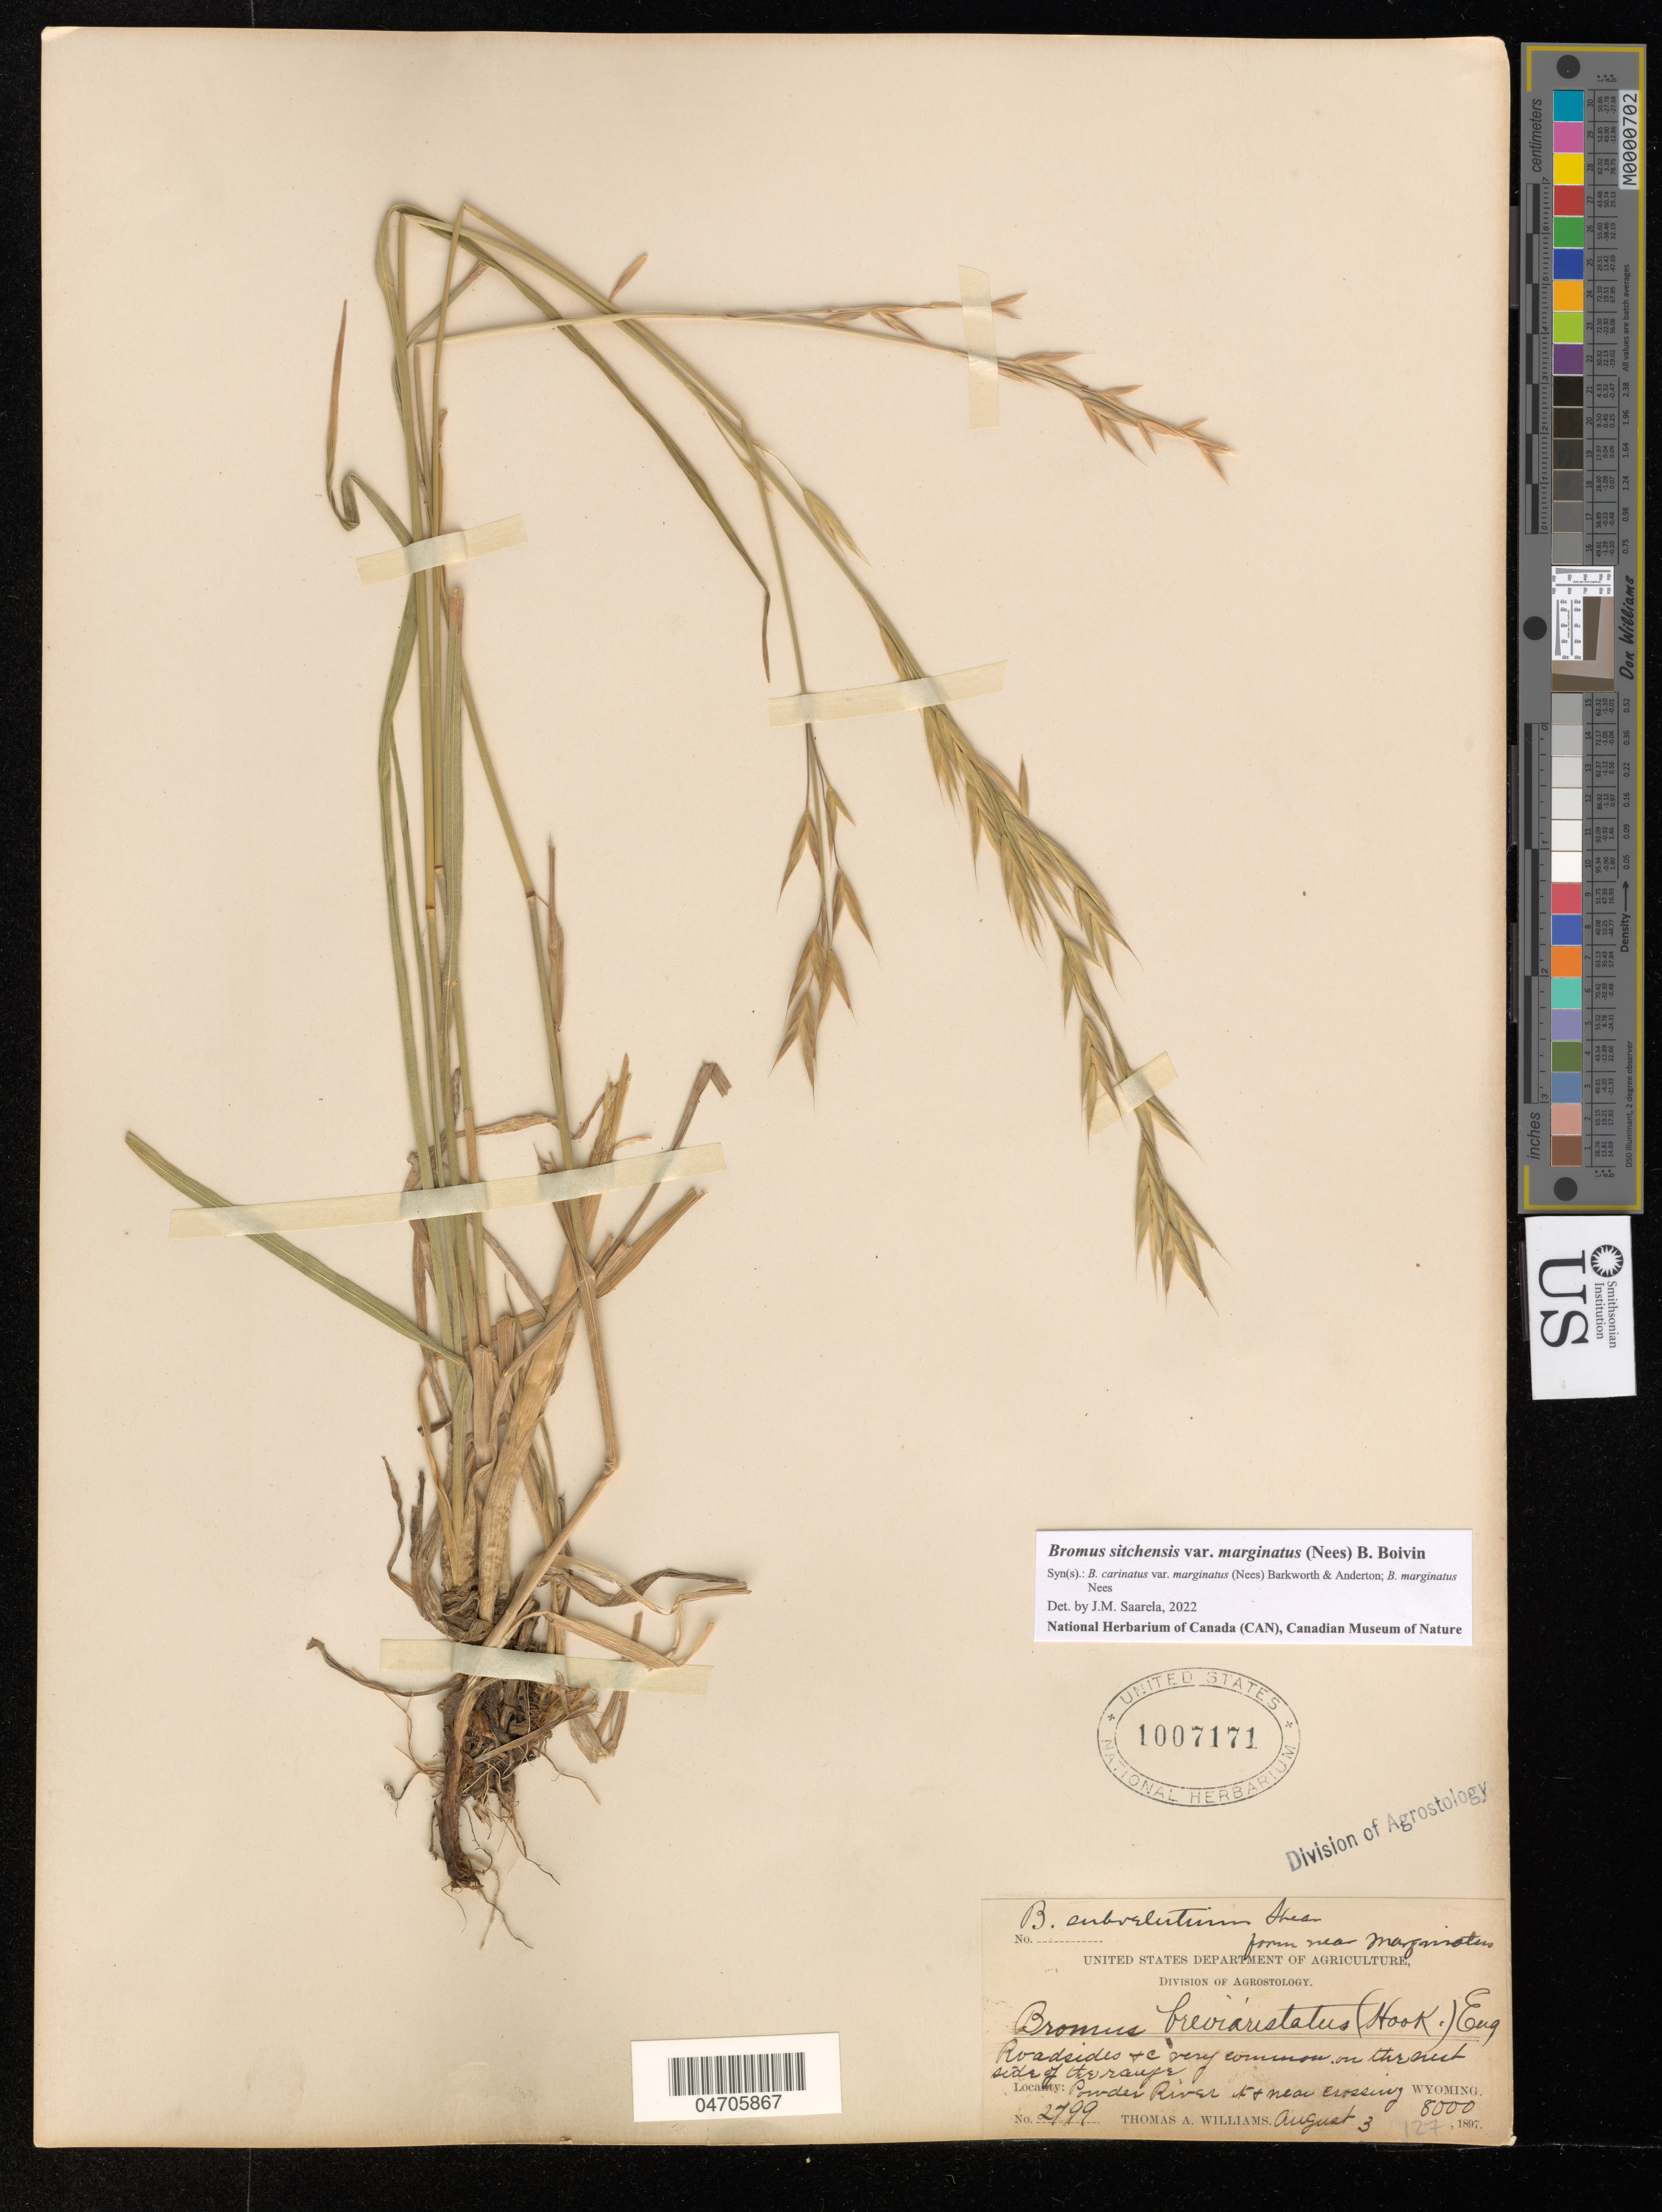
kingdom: Plantae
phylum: Tracheophyta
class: Liliopsida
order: Poales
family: Poaceae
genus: Bromus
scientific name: Bromus carinatus var. marginatus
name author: (Nees ex Steud.) Barkworth & Anderton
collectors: T. A. Williams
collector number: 2799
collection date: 1897-08-03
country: United States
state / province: Wyoming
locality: Powder River N* & near crossing.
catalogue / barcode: US 1007171